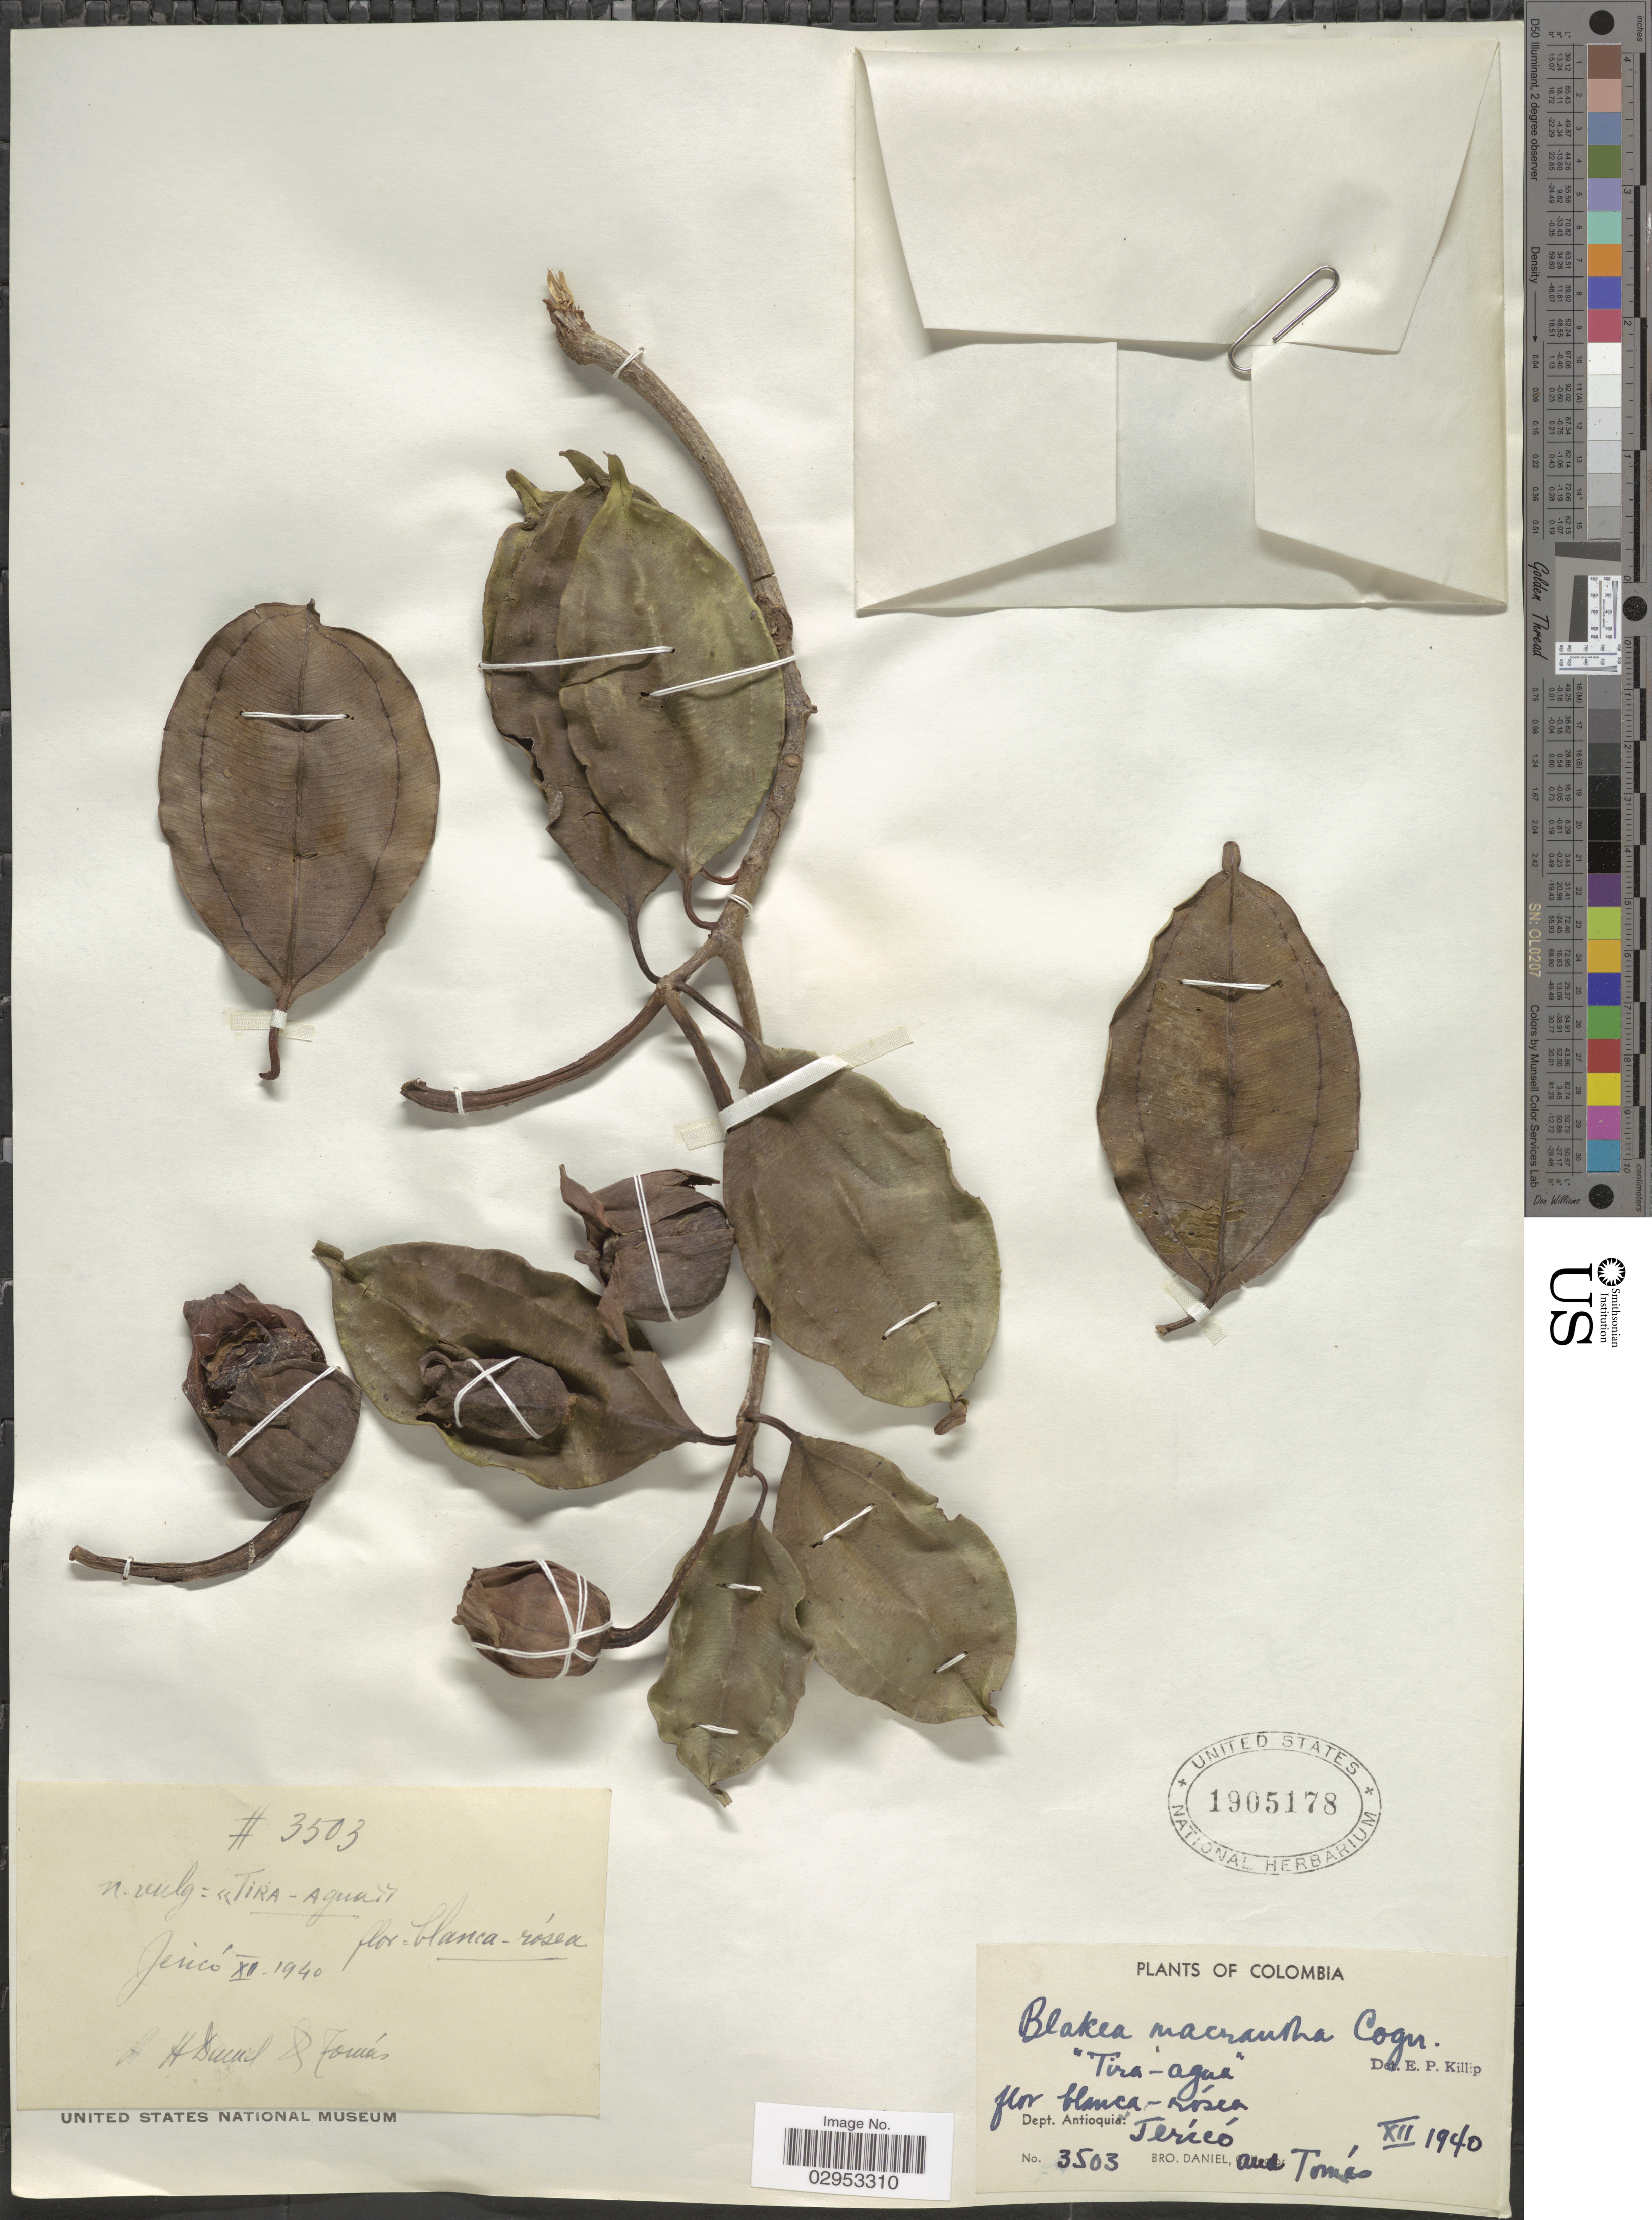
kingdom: Plantae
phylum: Tracheophyta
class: Magnoliopsida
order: Myrtales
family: Melastomataceae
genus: Blakea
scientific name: Blakea quadrangularis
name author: Triana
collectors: Bro. Daniel & -. Tomas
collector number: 3503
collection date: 1940-12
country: Colombia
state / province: Antioquia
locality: Dept. Antioquia: Terícó.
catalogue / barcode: US 1905178